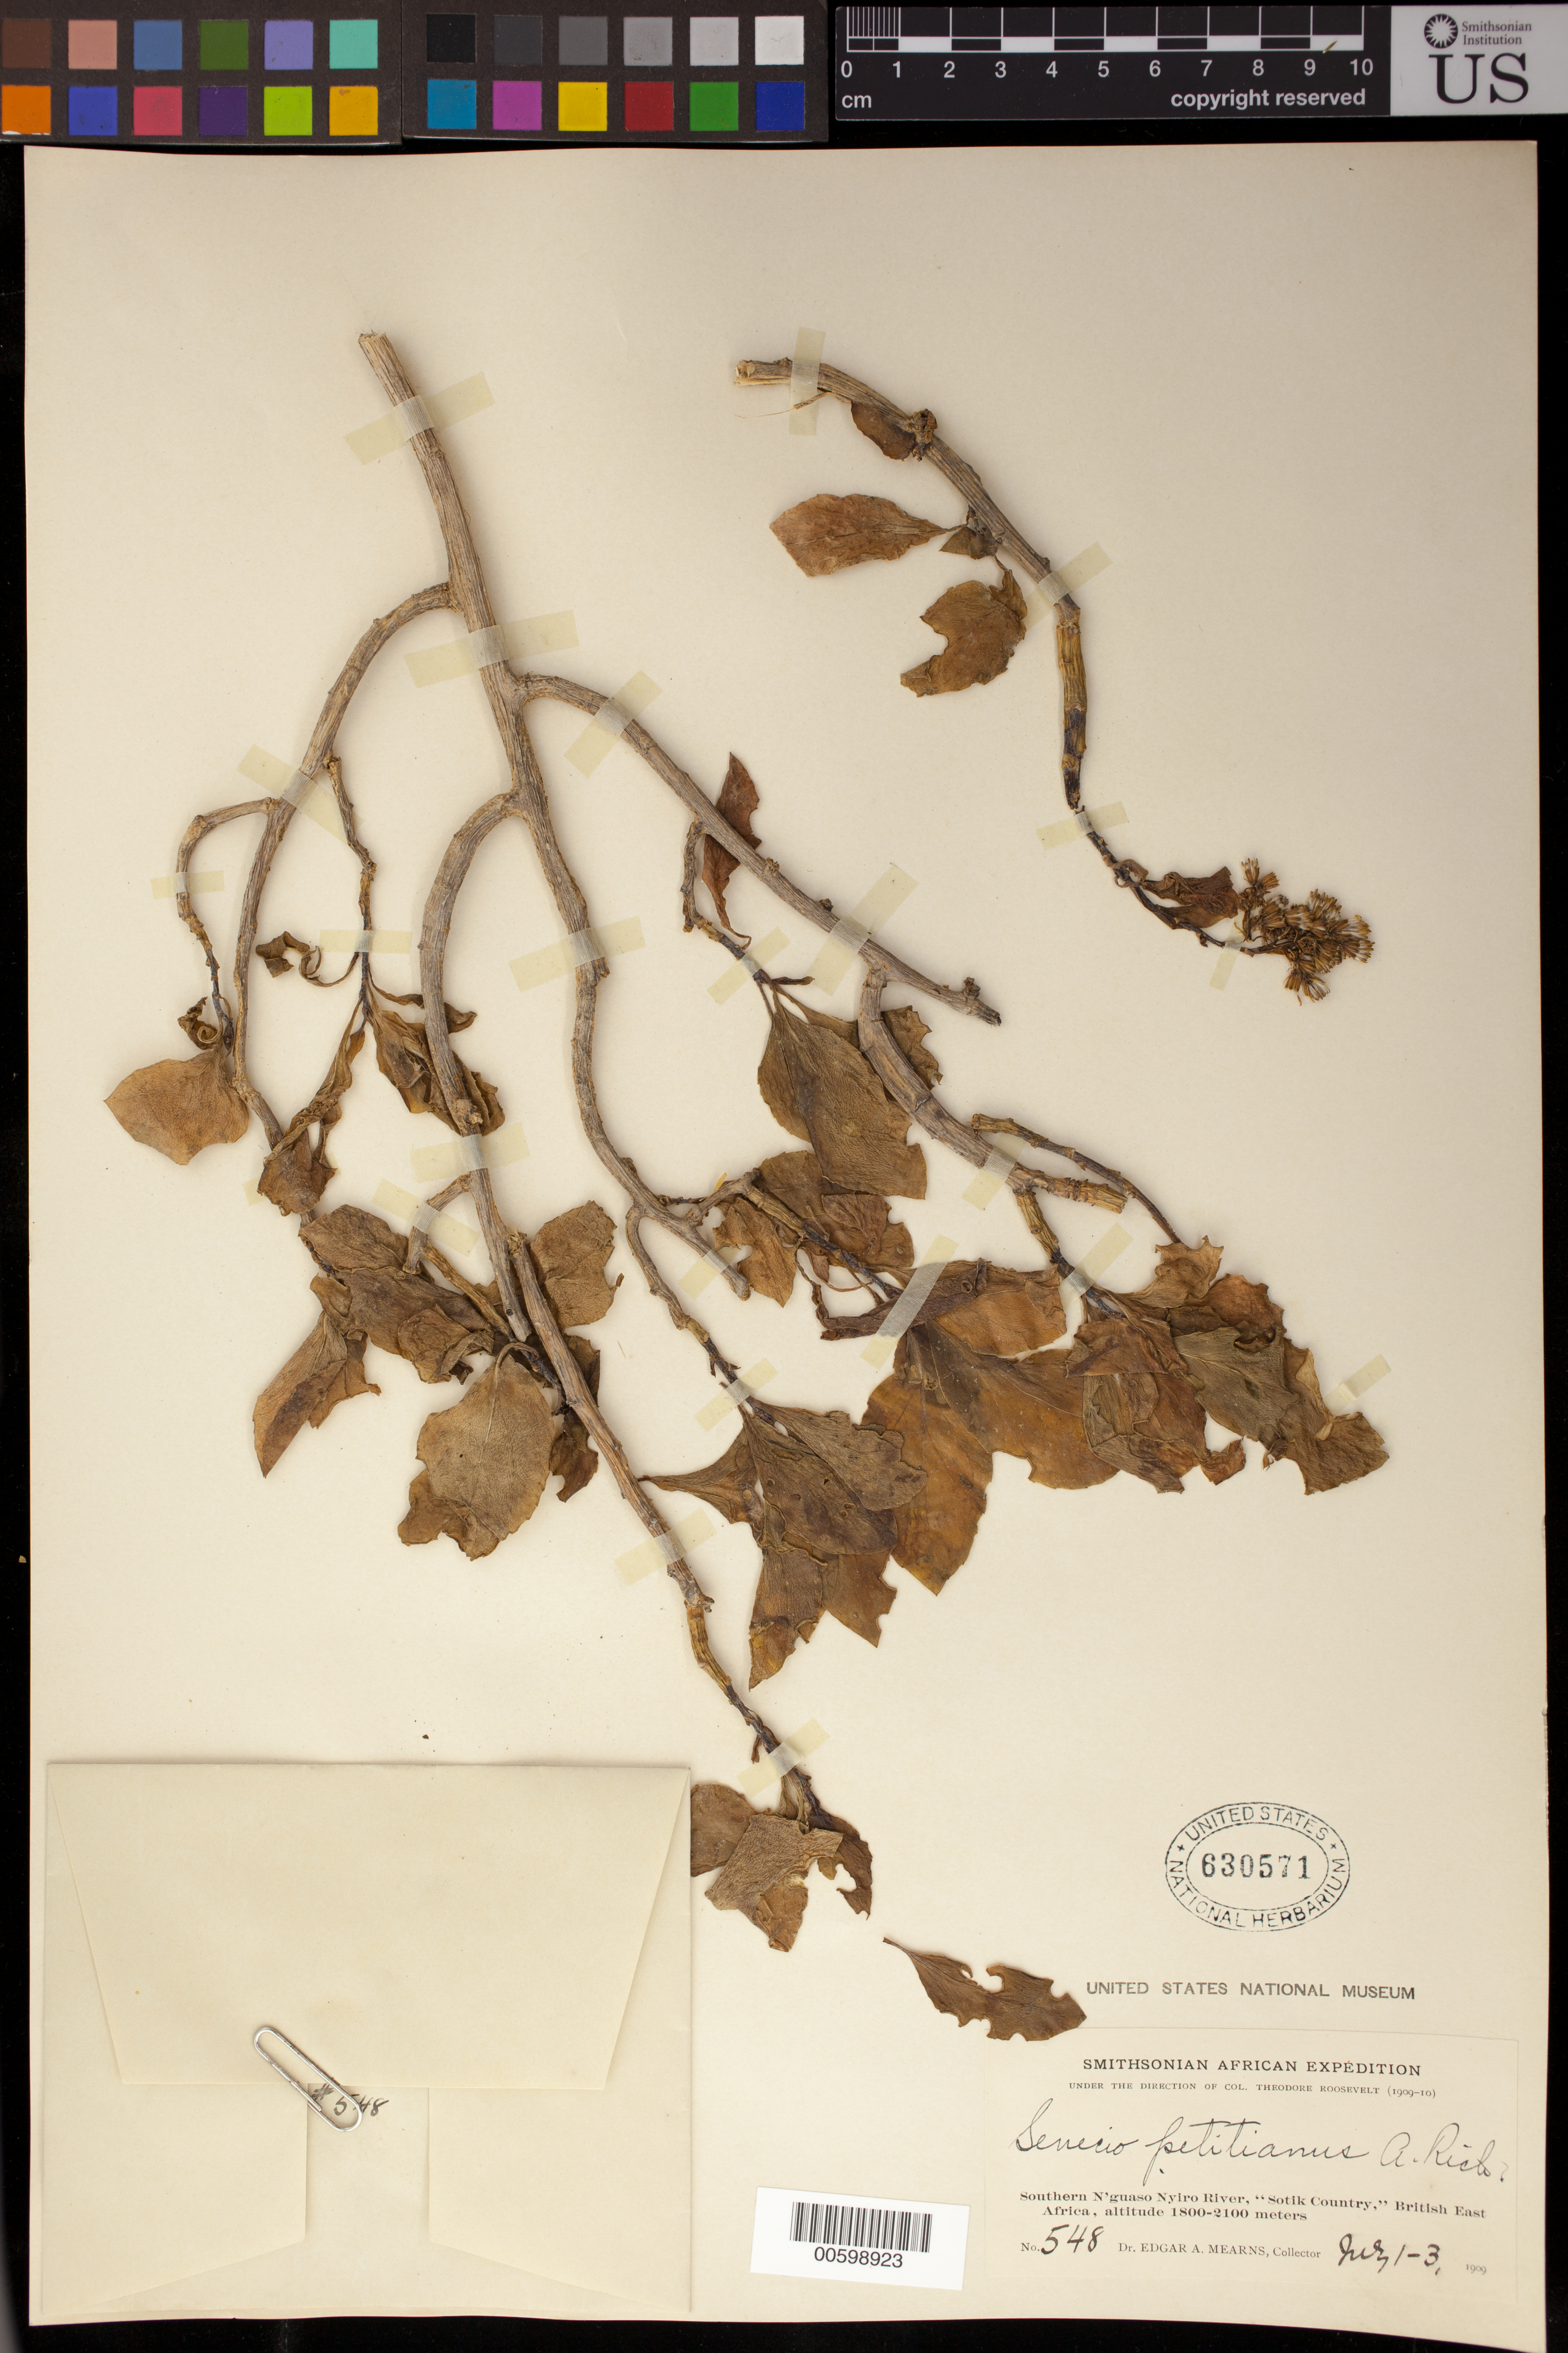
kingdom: Plantae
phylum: Tracheophyta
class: Magnoliopsida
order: Asterales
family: Asteraceae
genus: Senecio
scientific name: Senecio petitianus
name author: A. Rich.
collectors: E. A. Mearns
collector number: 548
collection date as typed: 01 Jul 1909 to 03 Jul 1909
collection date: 1909-07-01/1909-07-03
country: Kenya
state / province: Bomet / Narok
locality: Southern N'guaso Nyiro river, "Sotik country"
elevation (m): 1800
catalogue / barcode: US 630571